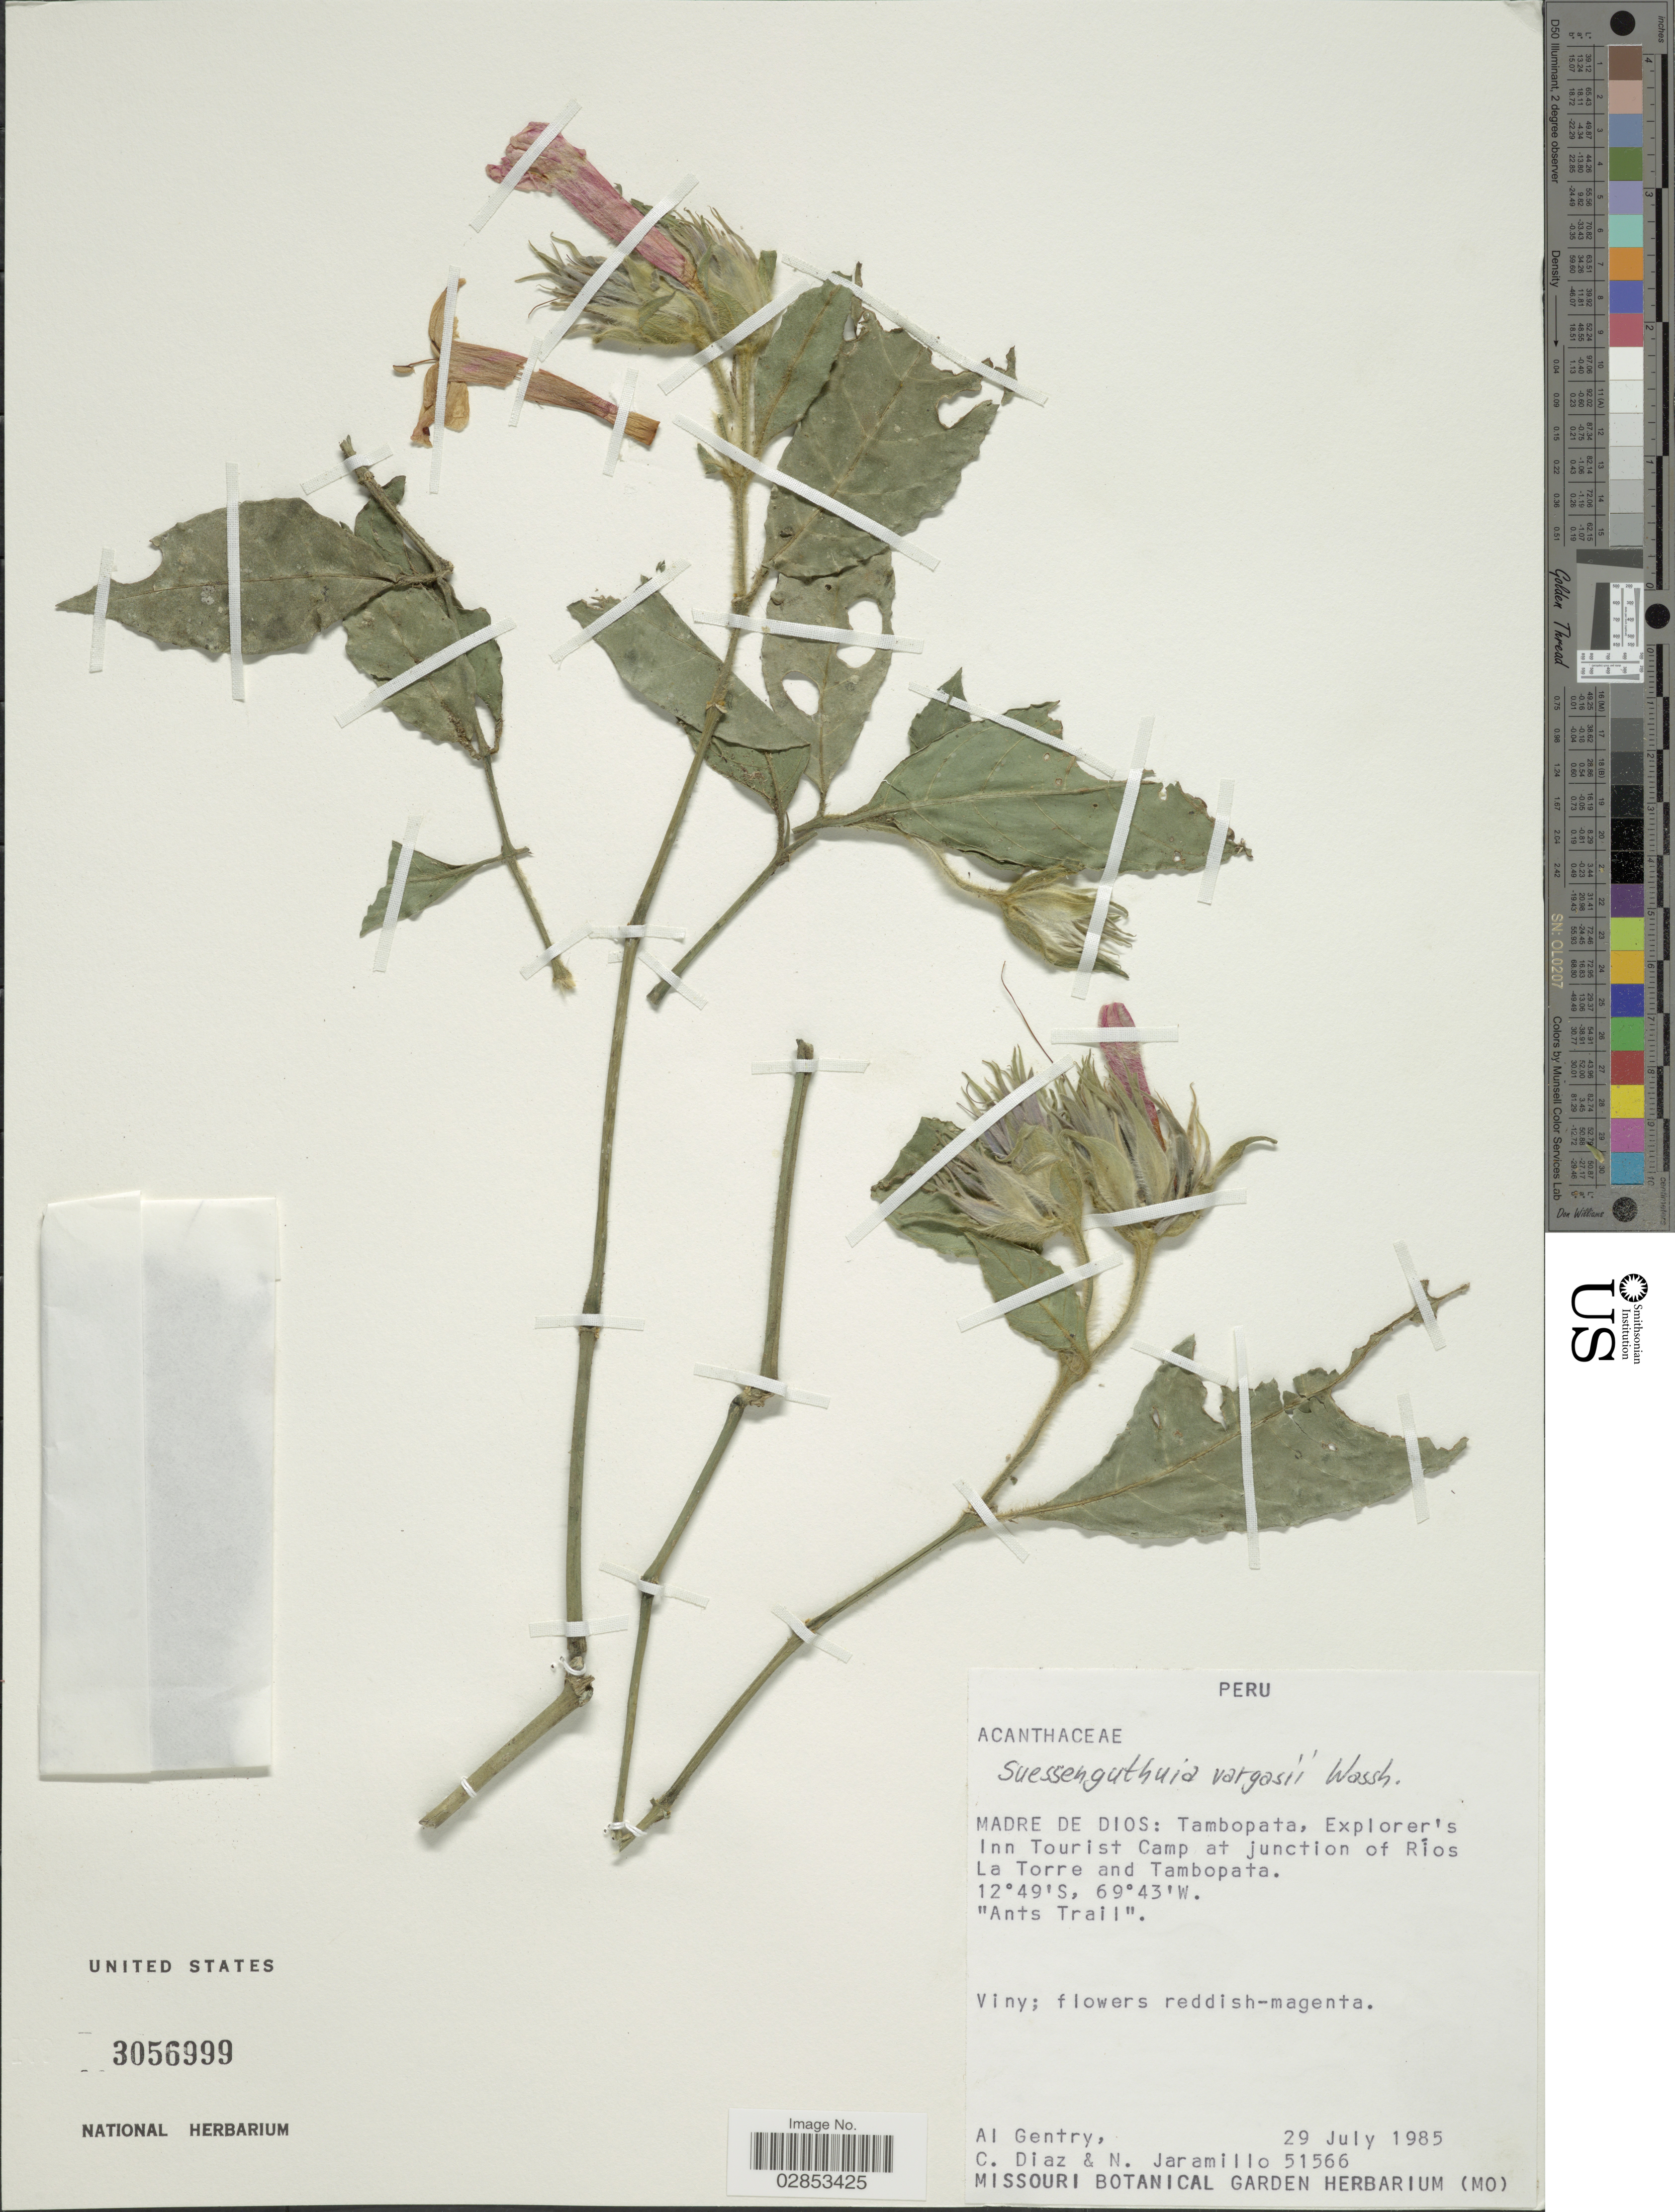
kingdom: Plantae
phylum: Tracheophyta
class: Magnoliopsida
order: Lamiales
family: Acanthaceae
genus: Suessenguthia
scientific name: Suessenguthia vargasii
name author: Wassh.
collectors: A. H. Gentry, C. Díaz & N. Jaramillo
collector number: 51566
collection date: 1985-07-29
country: Peru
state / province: Madre de Dios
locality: Tambopata, Explorer's Inn Tourist Camp at junction of Río La Torre and Tambopata. "Ants Trail".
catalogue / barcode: US 3056999